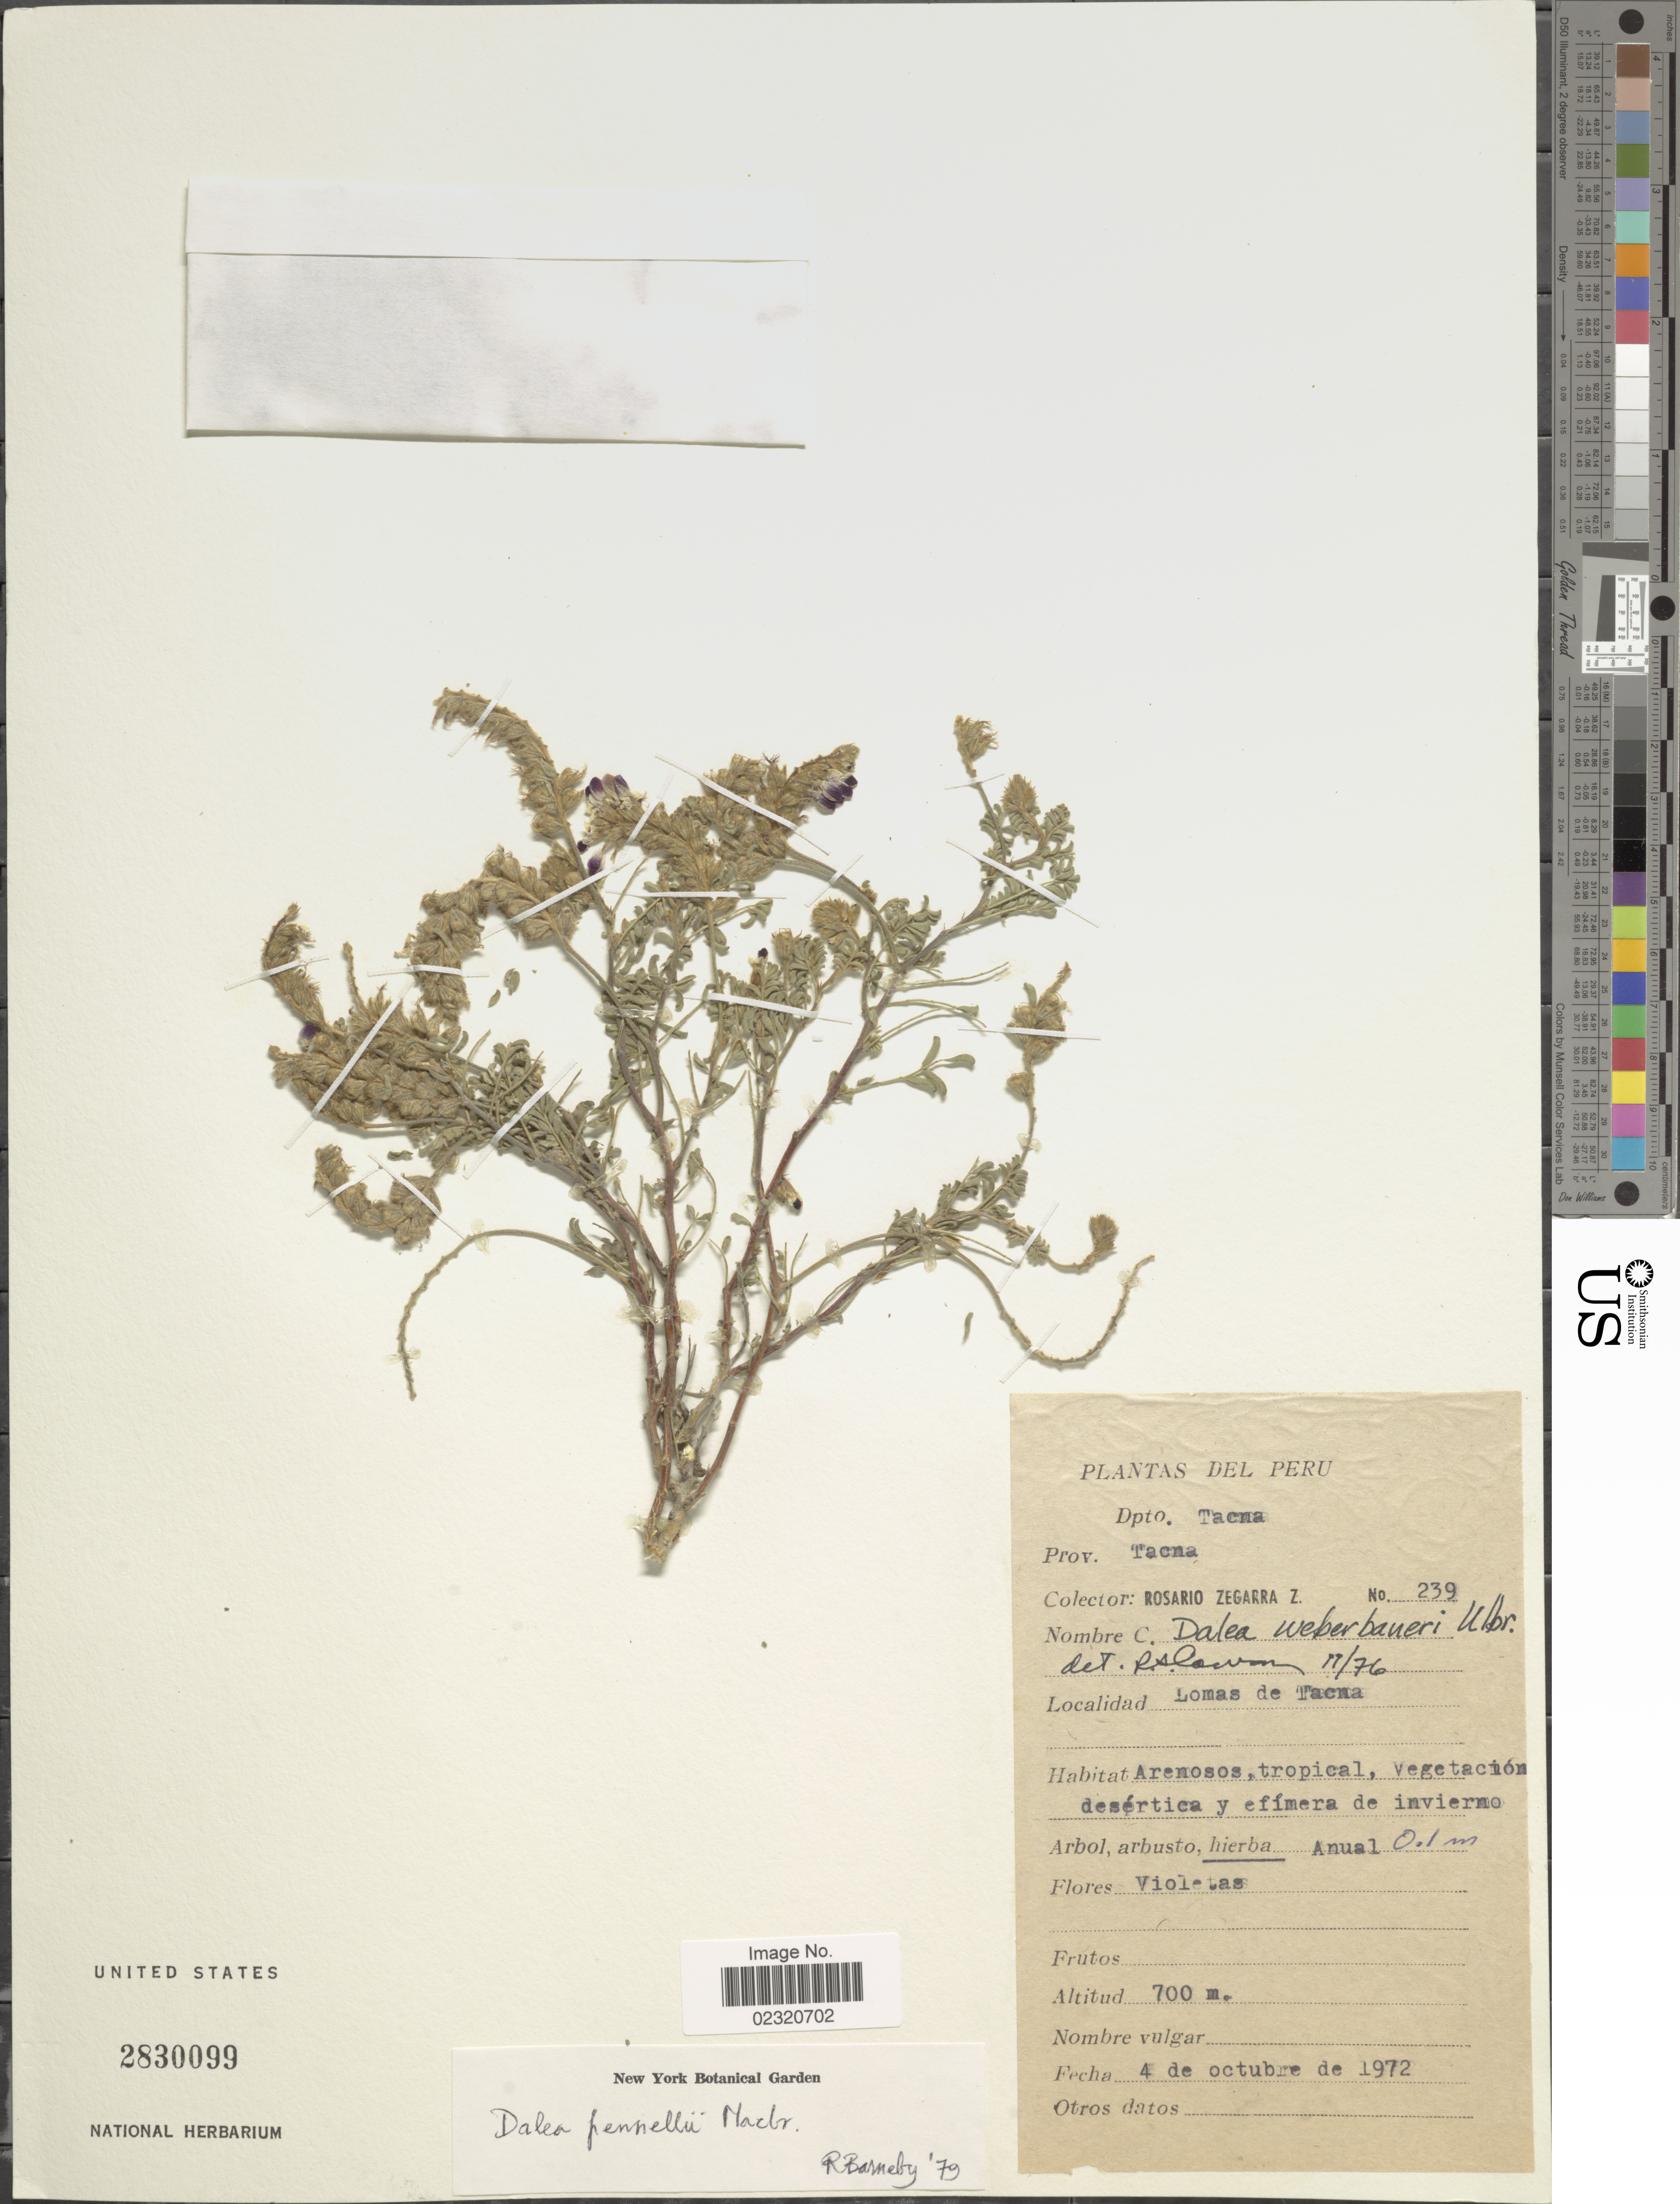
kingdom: Plantae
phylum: Tracheophyta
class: Magnoliopsida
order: Fabales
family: Fabaceae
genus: Dalea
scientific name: Dalea pennellii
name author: (J.F. Macbr.) J.F. Macbr.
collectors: R. Zegarra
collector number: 239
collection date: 1972-10-04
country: Peru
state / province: Tacna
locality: Prov. Tacna, Lomas de Tacna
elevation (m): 700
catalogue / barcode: US 2830099